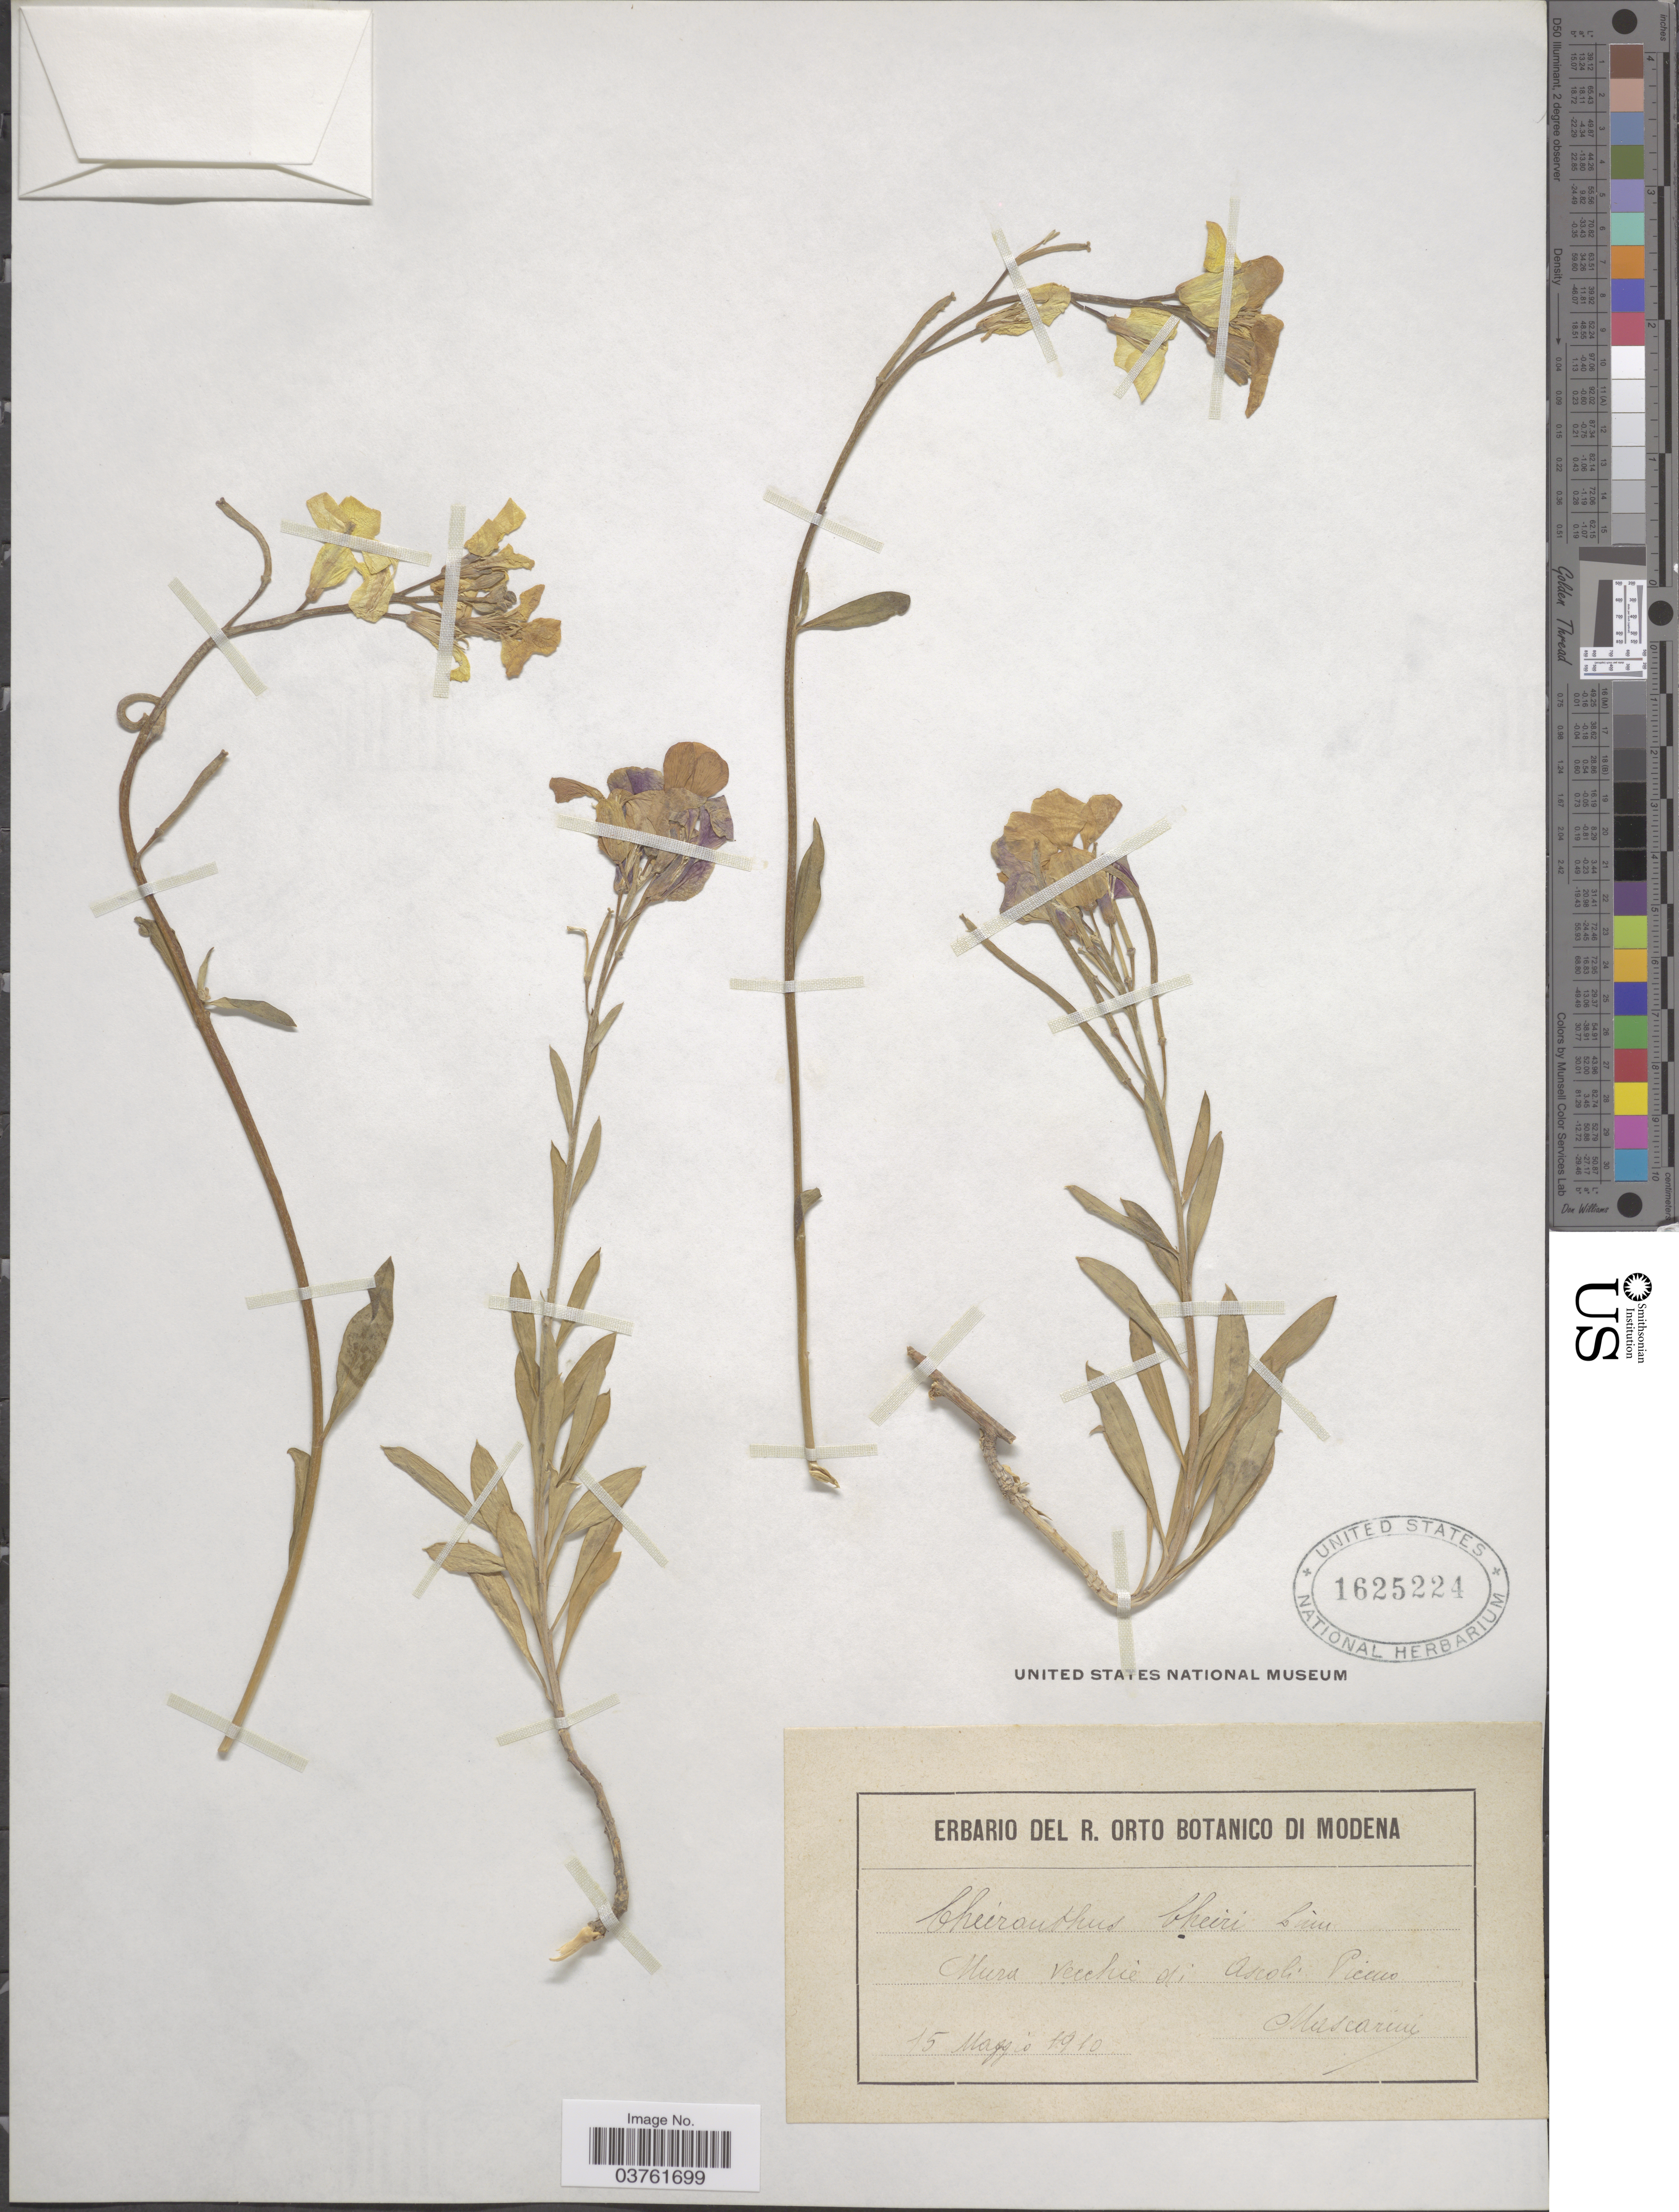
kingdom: Plantae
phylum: Tracheophyta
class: Magnoliopsida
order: Brassicales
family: Brassicaceae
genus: Cheiranthus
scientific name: Cheiranthus x cheiri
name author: L.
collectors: Muscarini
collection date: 1910-05-15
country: Italy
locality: Mura Vecchie di Ascoli Piceno.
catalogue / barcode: US 1625224